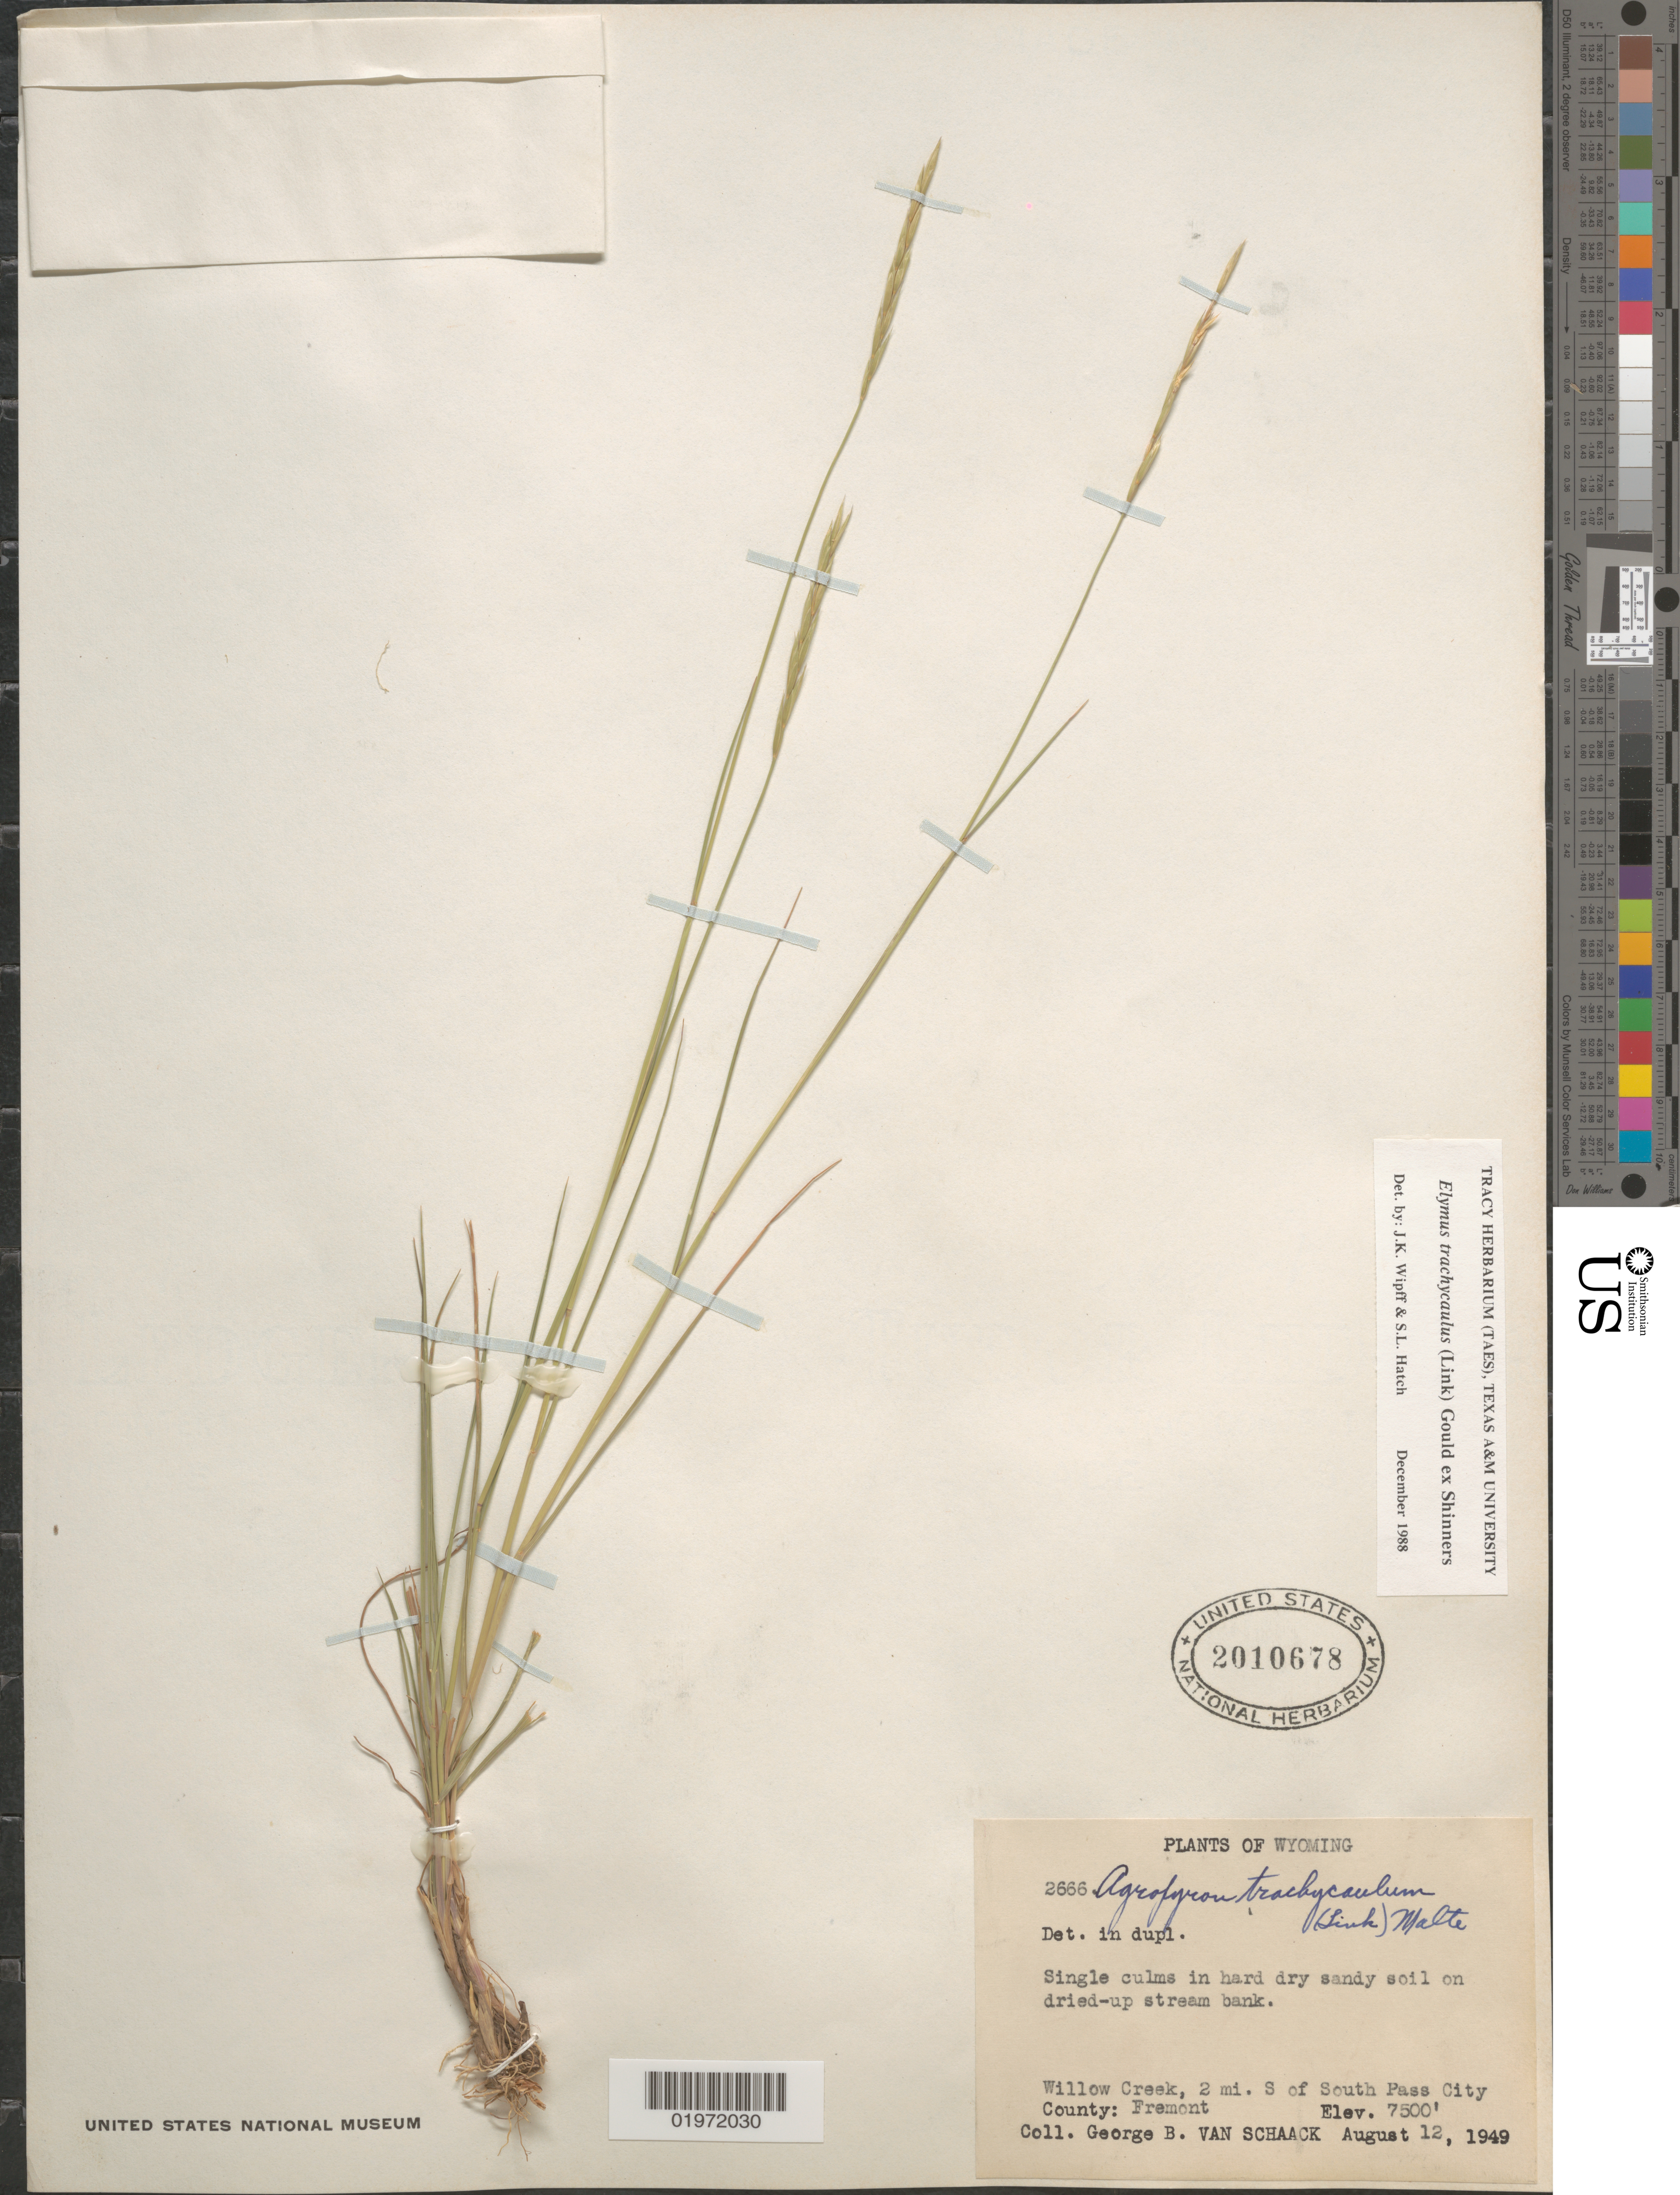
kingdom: Plantae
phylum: Tracheophyta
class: Liliopsida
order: Poales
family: Poaceae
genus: Elymus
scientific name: Elymus trachycaulus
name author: (Link) Gould ex Shinners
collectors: G. Van Schaack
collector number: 2666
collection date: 1949-08-12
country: United States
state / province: Wyoming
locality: Willow Creek, 2 mi. S of South Pass City. County: Fremont.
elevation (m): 2286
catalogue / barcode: US 2010678